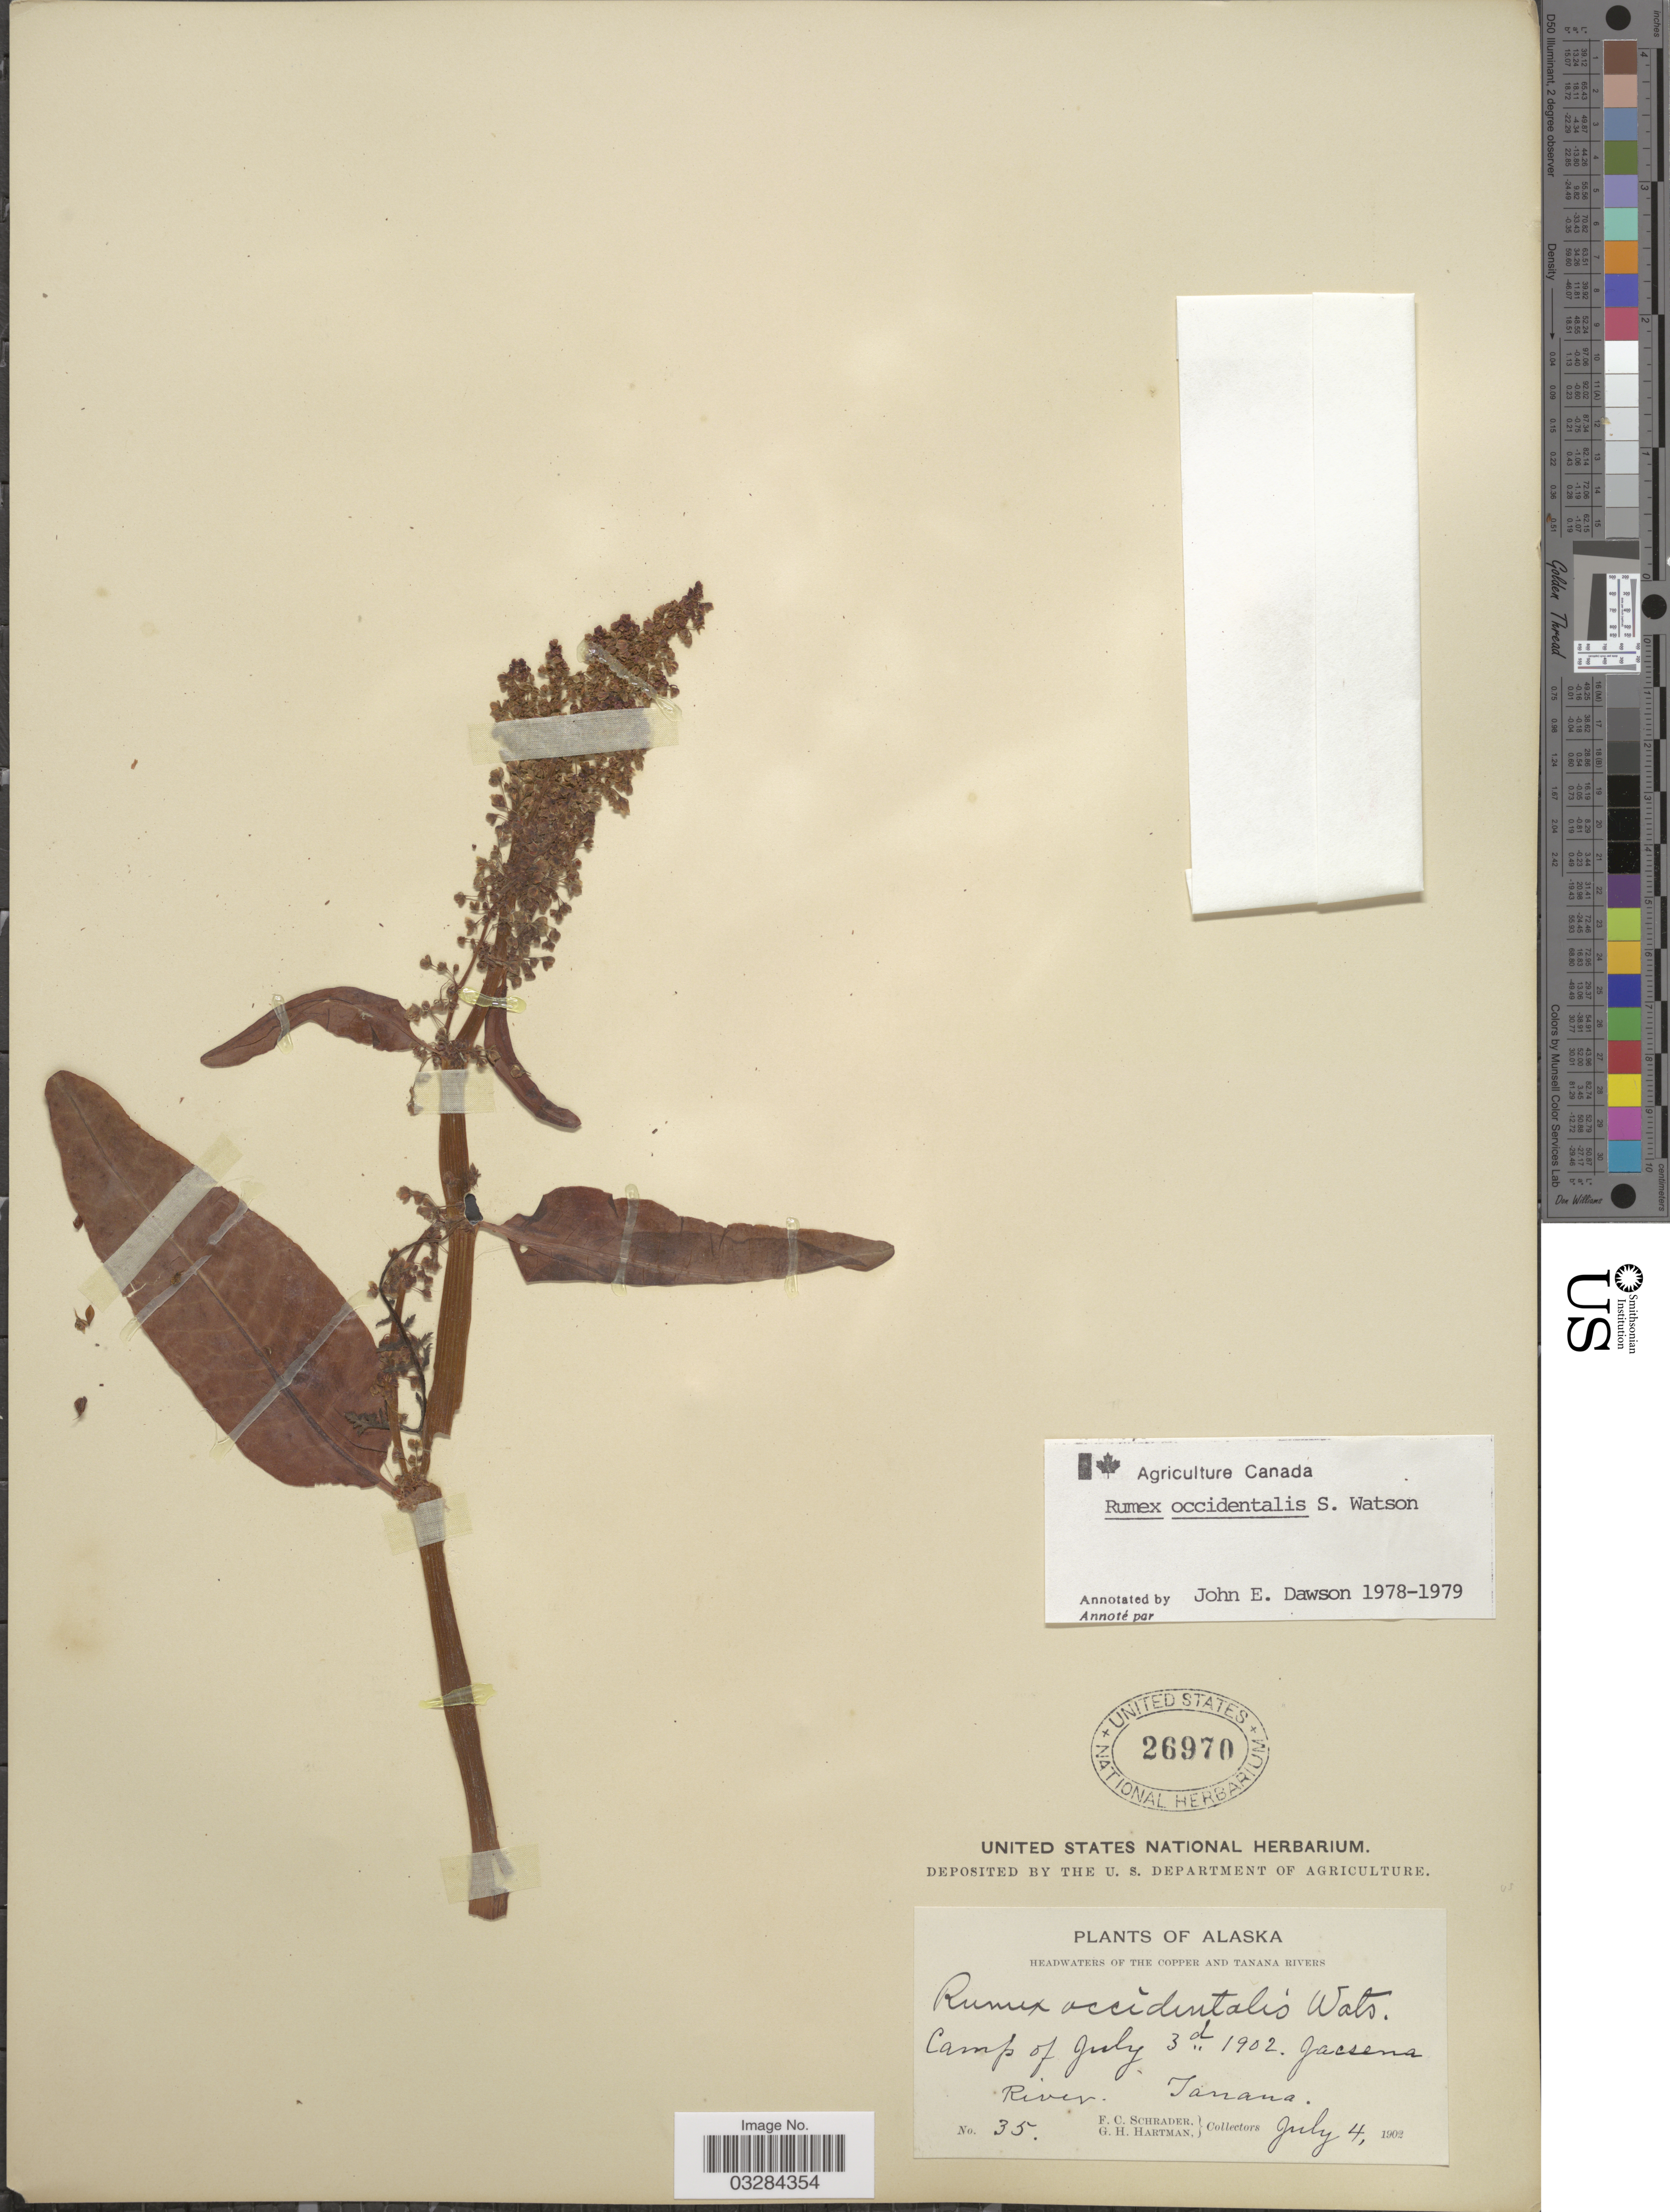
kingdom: Plantae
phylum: Tracheophyta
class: Magnoliopsida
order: Caryophyllales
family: Polygonaceae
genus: Rumex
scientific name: Rumex occidentalis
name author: S. Watson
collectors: F. C. Schrader & G. H. Hartman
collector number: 35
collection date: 1902-07-04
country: United States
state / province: Alaska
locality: Headwaters of the Copper and Tanana Rivers. Camp of July 3d 1902. Jacsena River. Tanana.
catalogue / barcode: US 26970